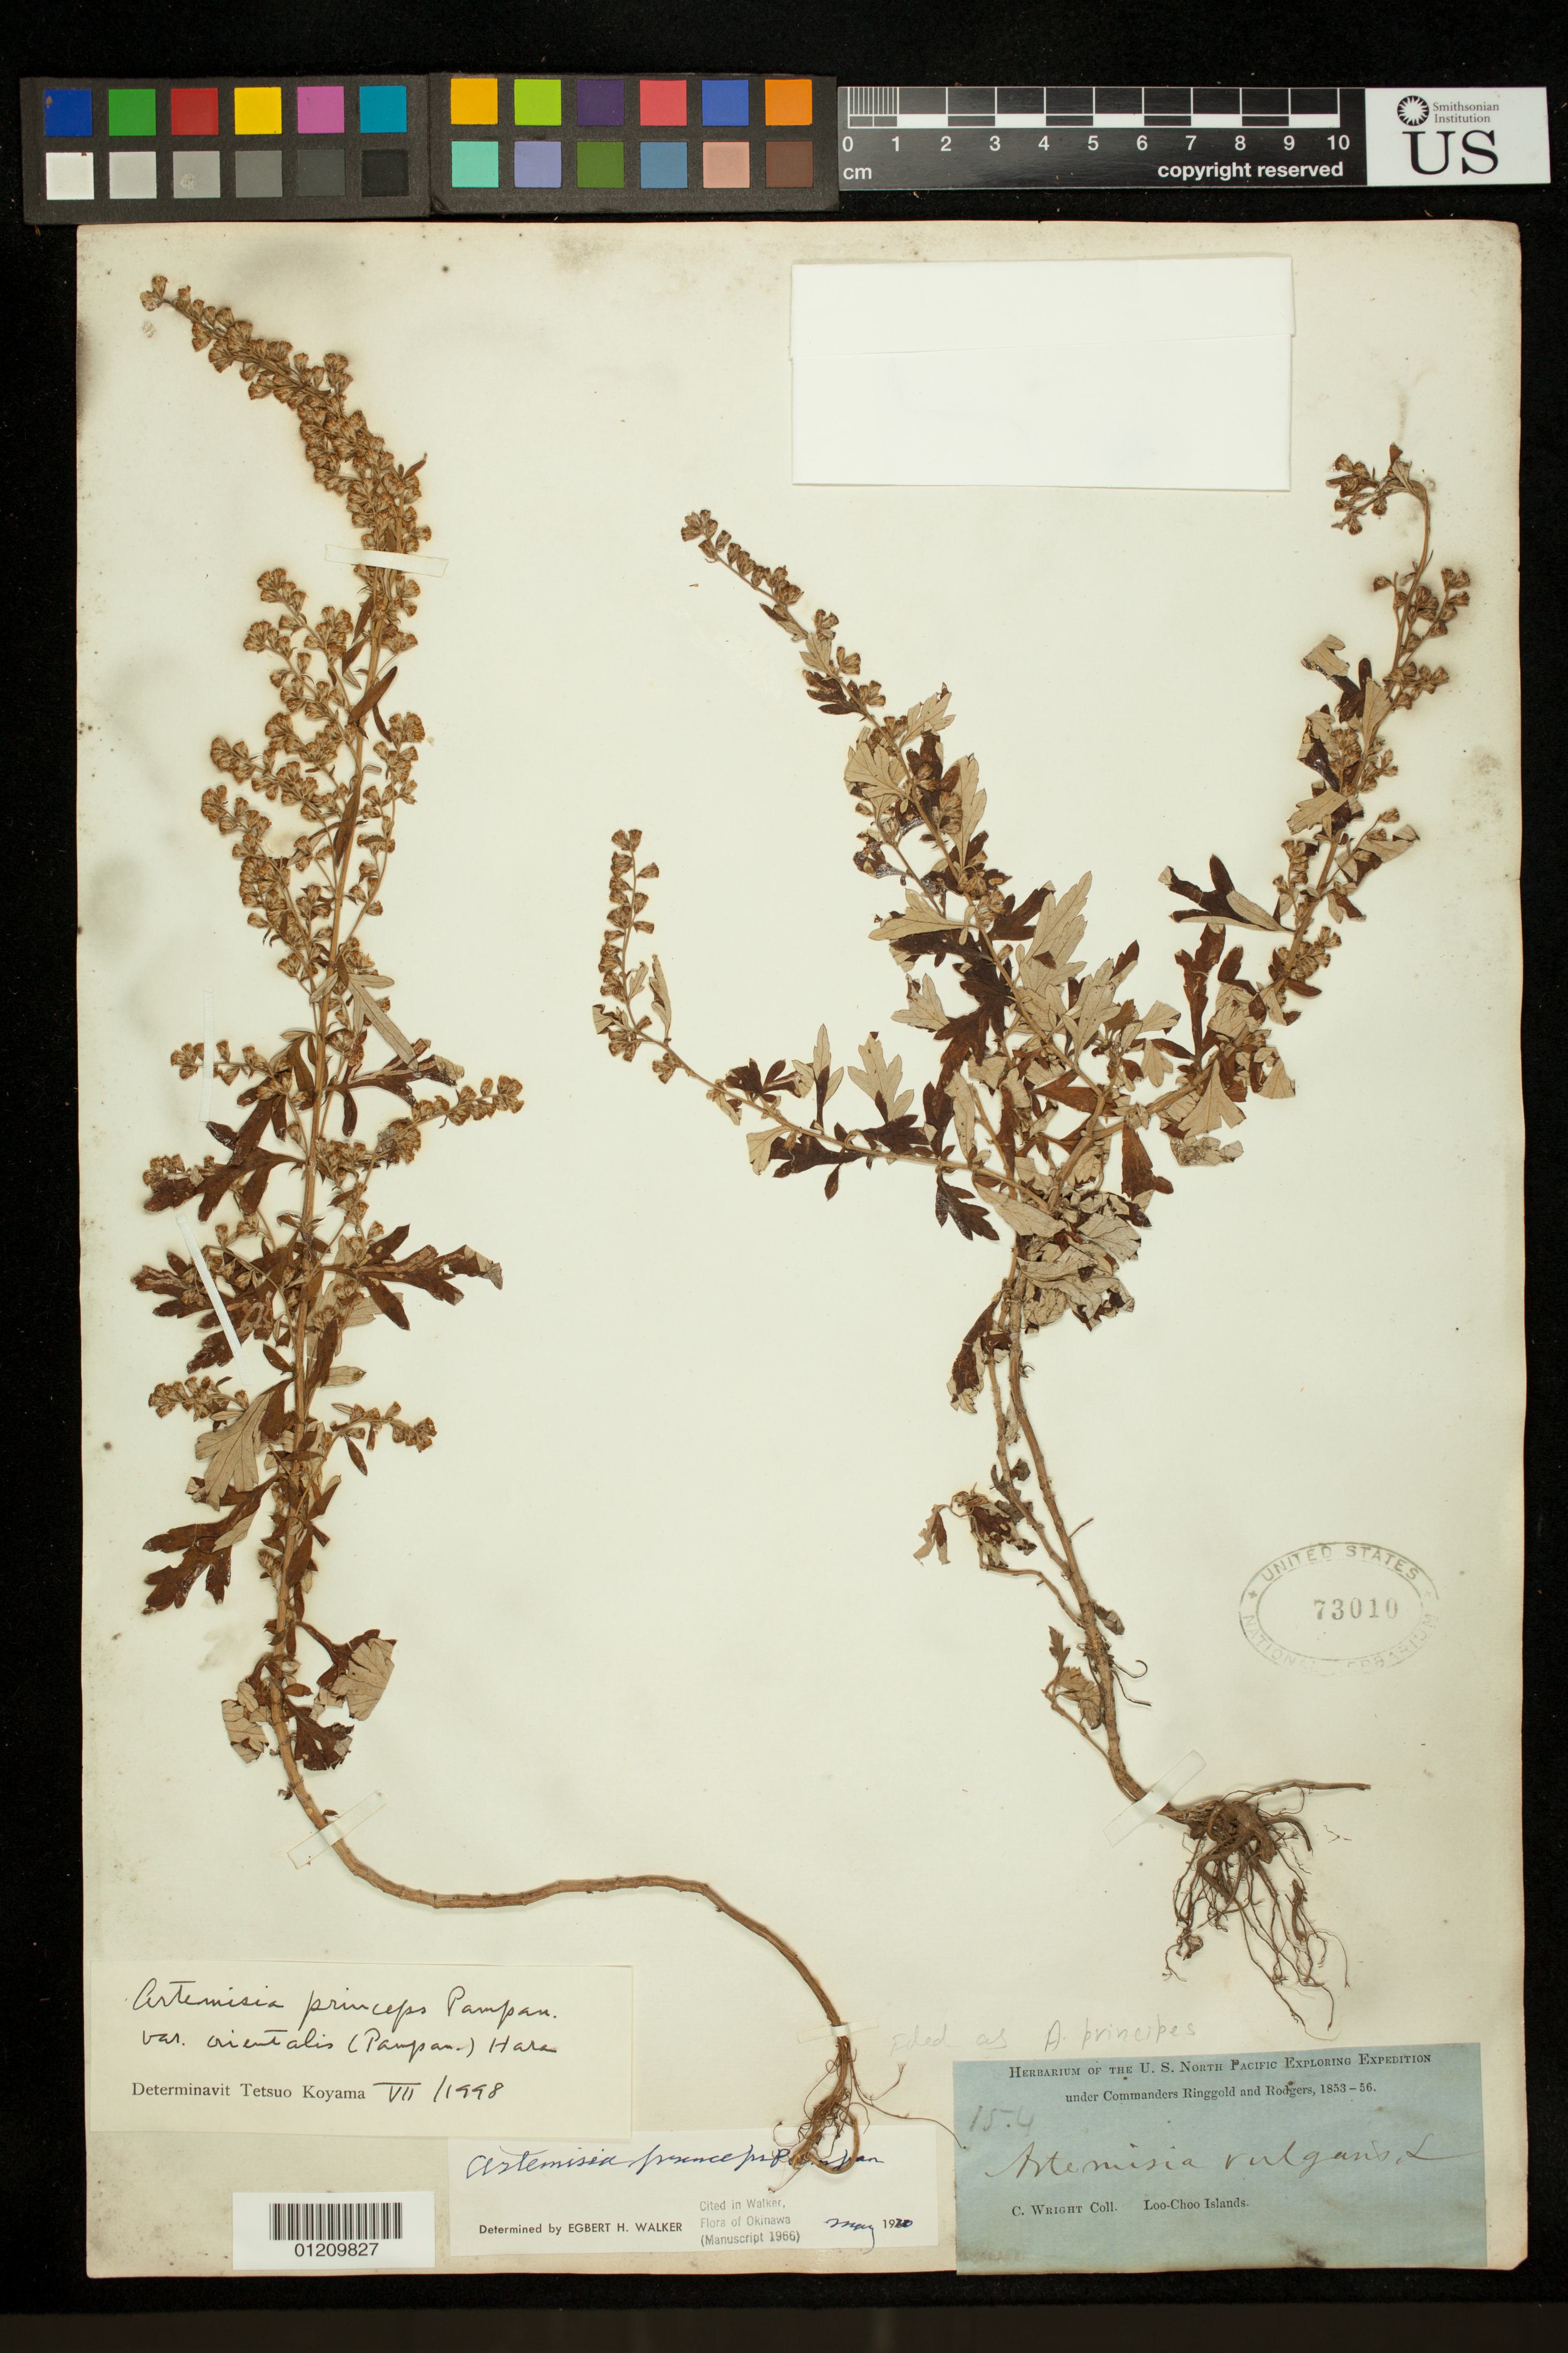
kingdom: Plantae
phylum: Tracheophyta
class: Magnoliopsida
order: Asterales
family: Asteraceae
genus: Artemisia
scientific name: Artemisia princeps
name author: Pamp.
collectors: C. Wright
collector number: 154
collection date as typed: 1853 to -- --- 1856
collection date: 1853/1856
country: Japan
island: Ryukyu Islands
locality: Loo Choo Islands.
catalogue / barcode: US 73010